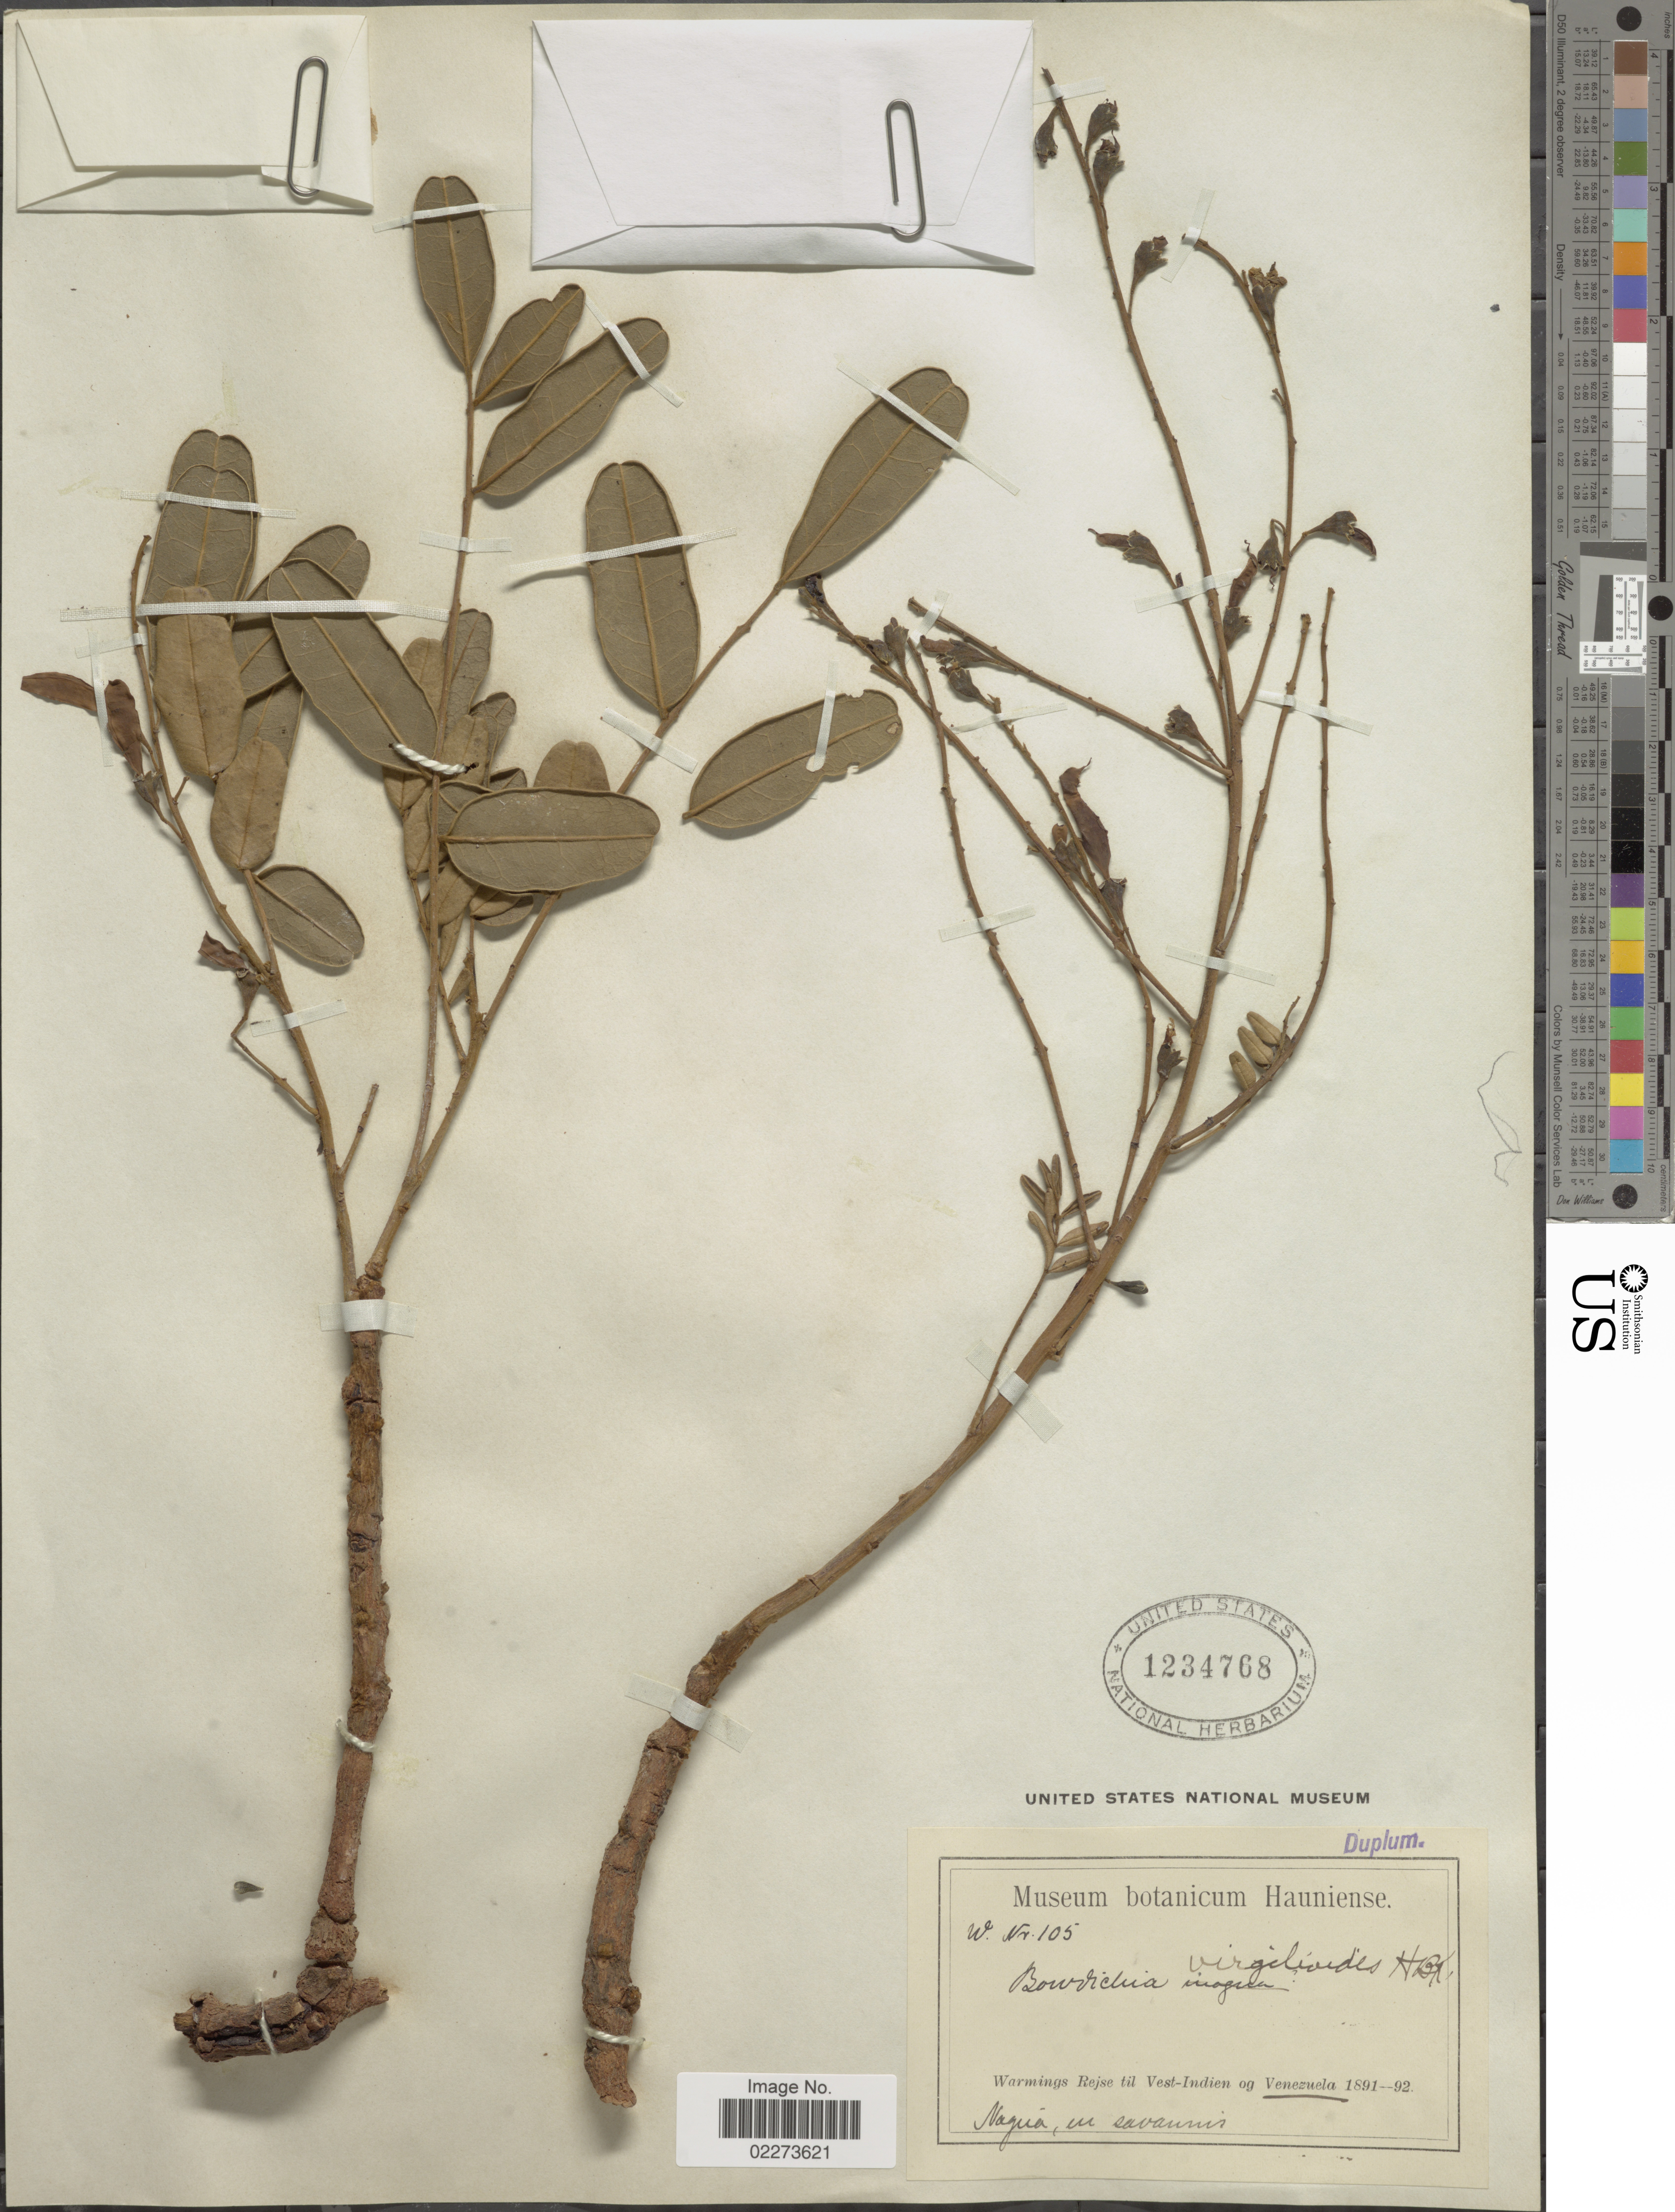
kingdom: Plantae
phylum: Tracheophyta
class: Magnoliopsida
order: Fabales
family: Fabaceae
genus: Bowdichia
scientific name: Bowdichia virgilioides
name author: Kunth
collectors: W. Rejse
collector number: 105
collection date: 1891/1892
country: Venezuela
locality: Nagua, in savannis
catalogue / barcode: US 1234768